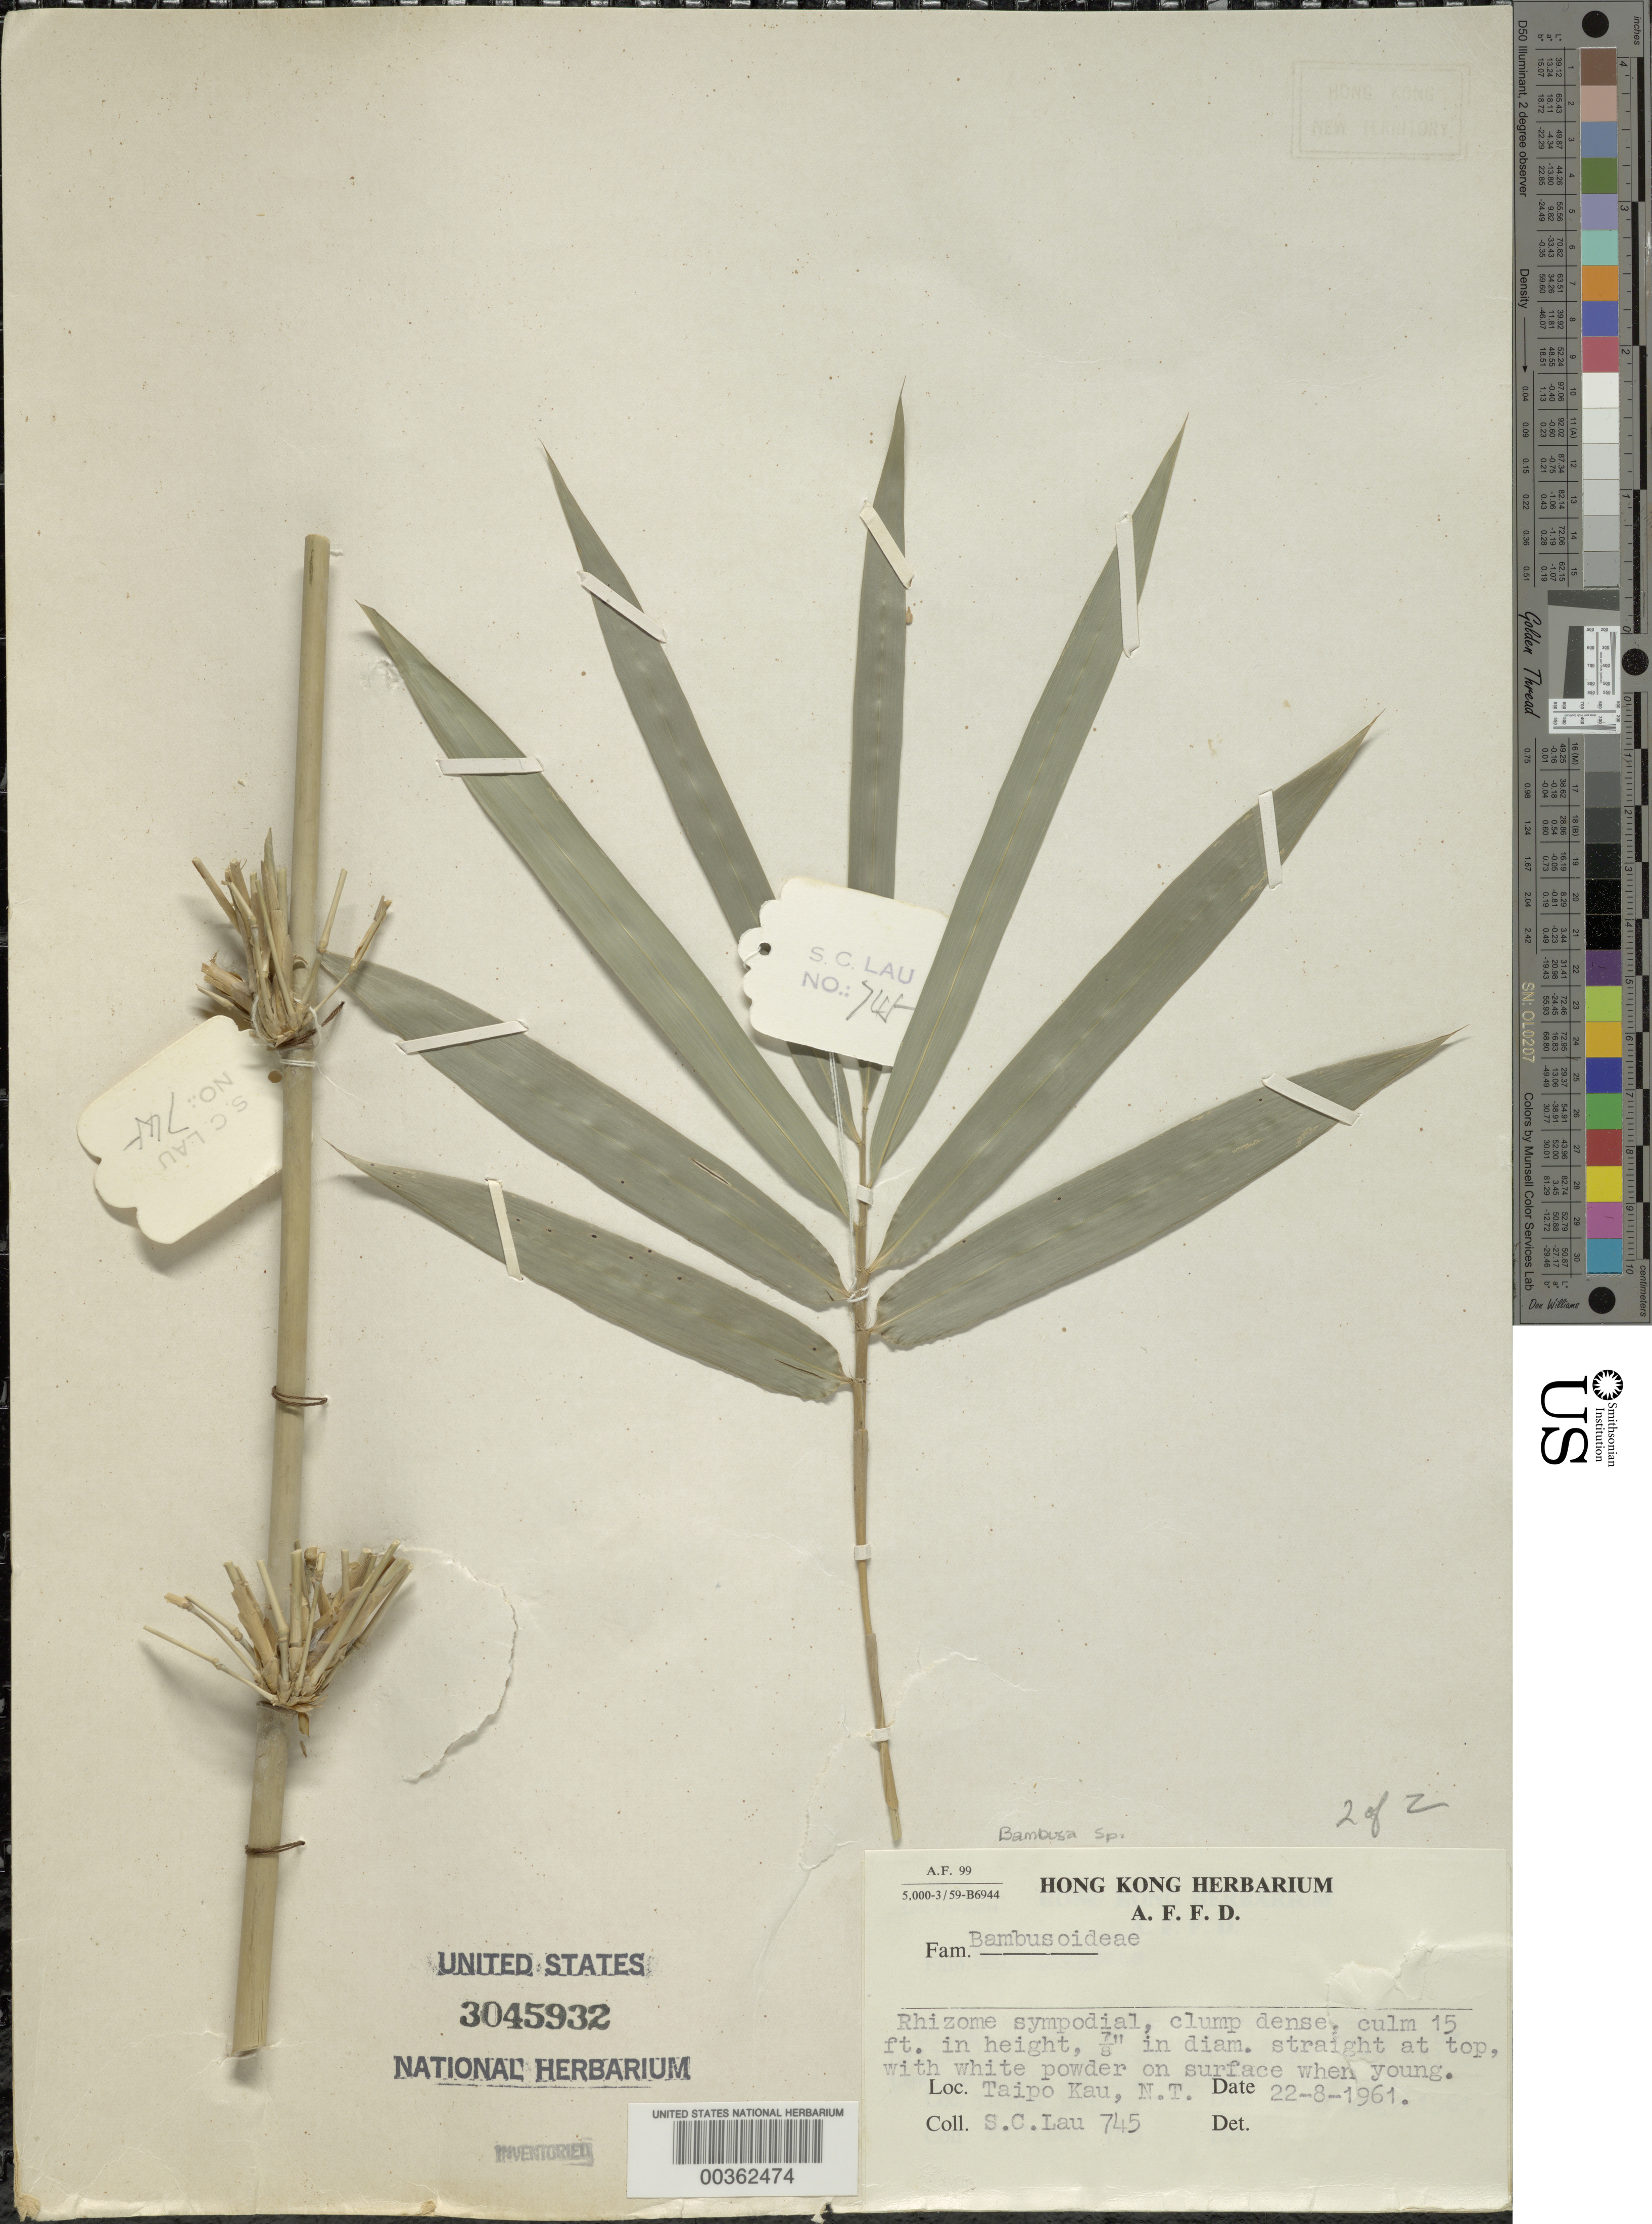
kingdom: Plantae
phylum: Tracheophyta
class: Liliopsida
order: Poales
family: Poaceae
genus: Bambusa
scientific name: Bambusa sp.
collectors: S. C. Lau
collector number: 745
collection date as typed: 22 Aug 1961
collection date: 1961-08-22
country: China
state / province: Hong Kong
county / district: New Territories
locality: Taipo kau, n.t.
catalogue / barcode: US 3045932